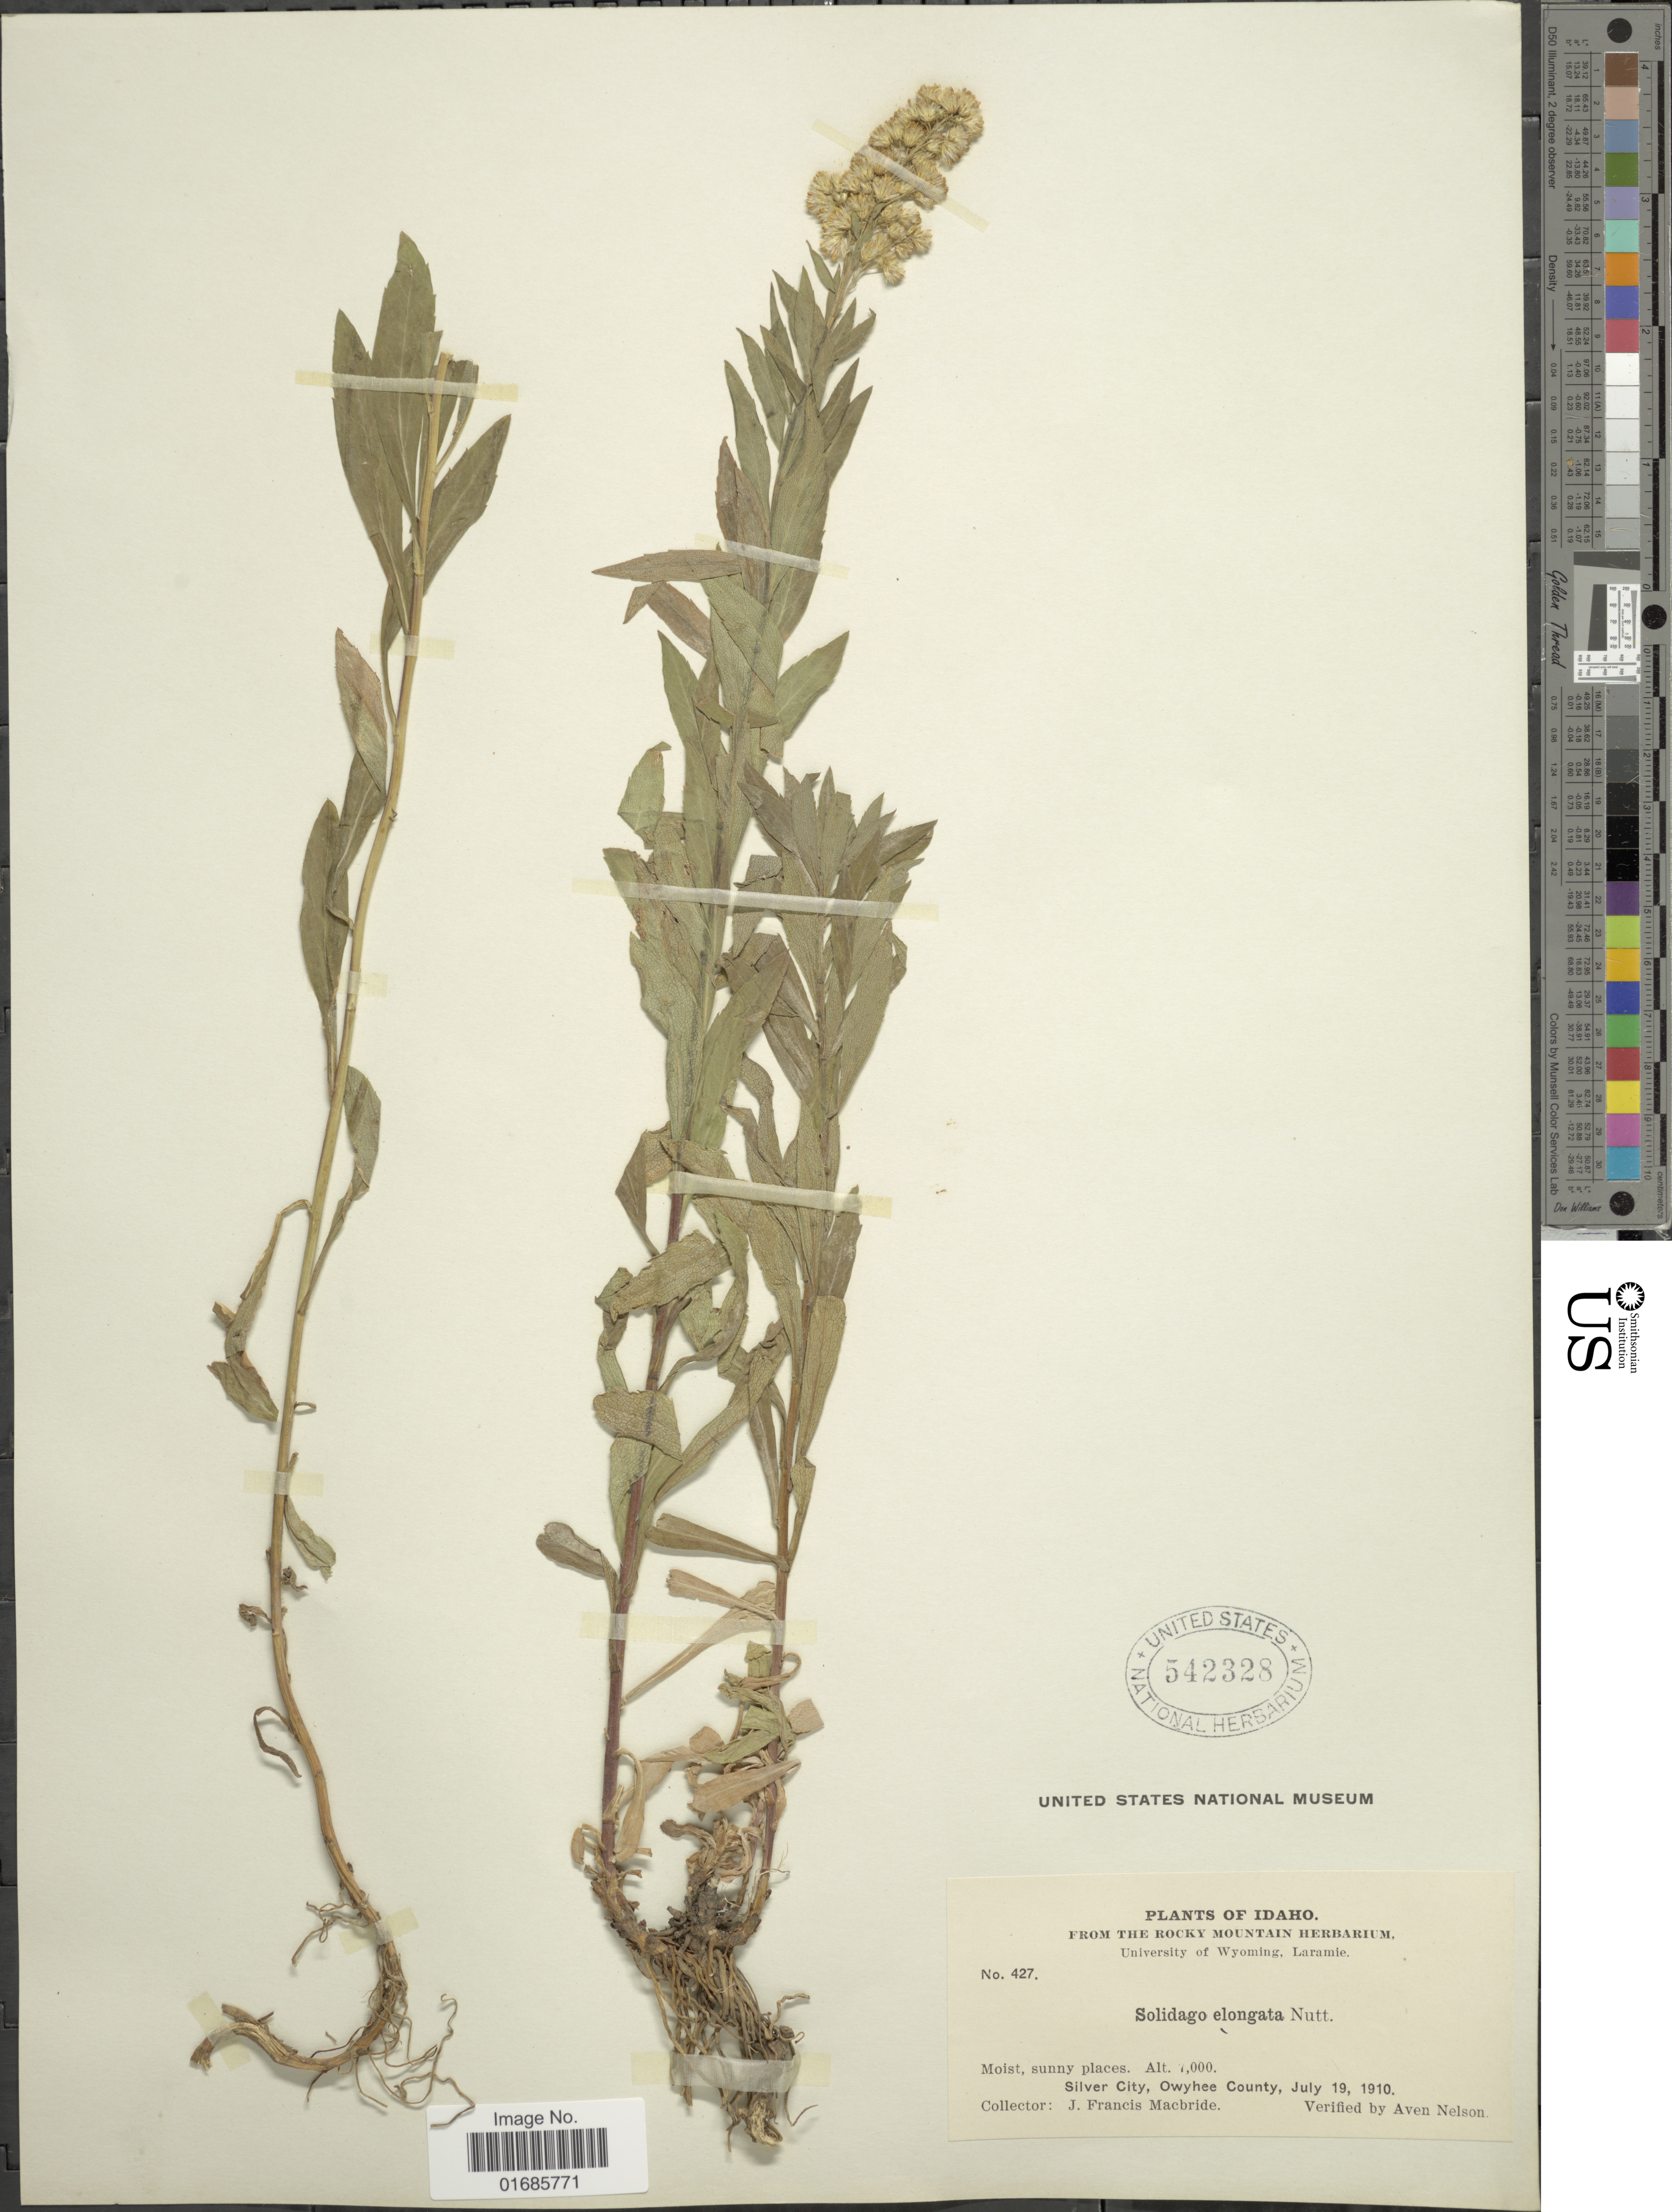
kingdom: Plantae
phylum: Tracheophyta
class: Magnoliopsida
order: Asterales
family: Asteraceae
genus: Solidago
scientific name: Solidago canadensis var. salebrosa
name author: (Piper) M.E. Jones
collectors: J. F. Macbride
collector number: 427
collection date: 1910-07-19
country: United States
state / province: Idaho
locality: Silver City, Owyhee County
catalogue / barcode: US 542328